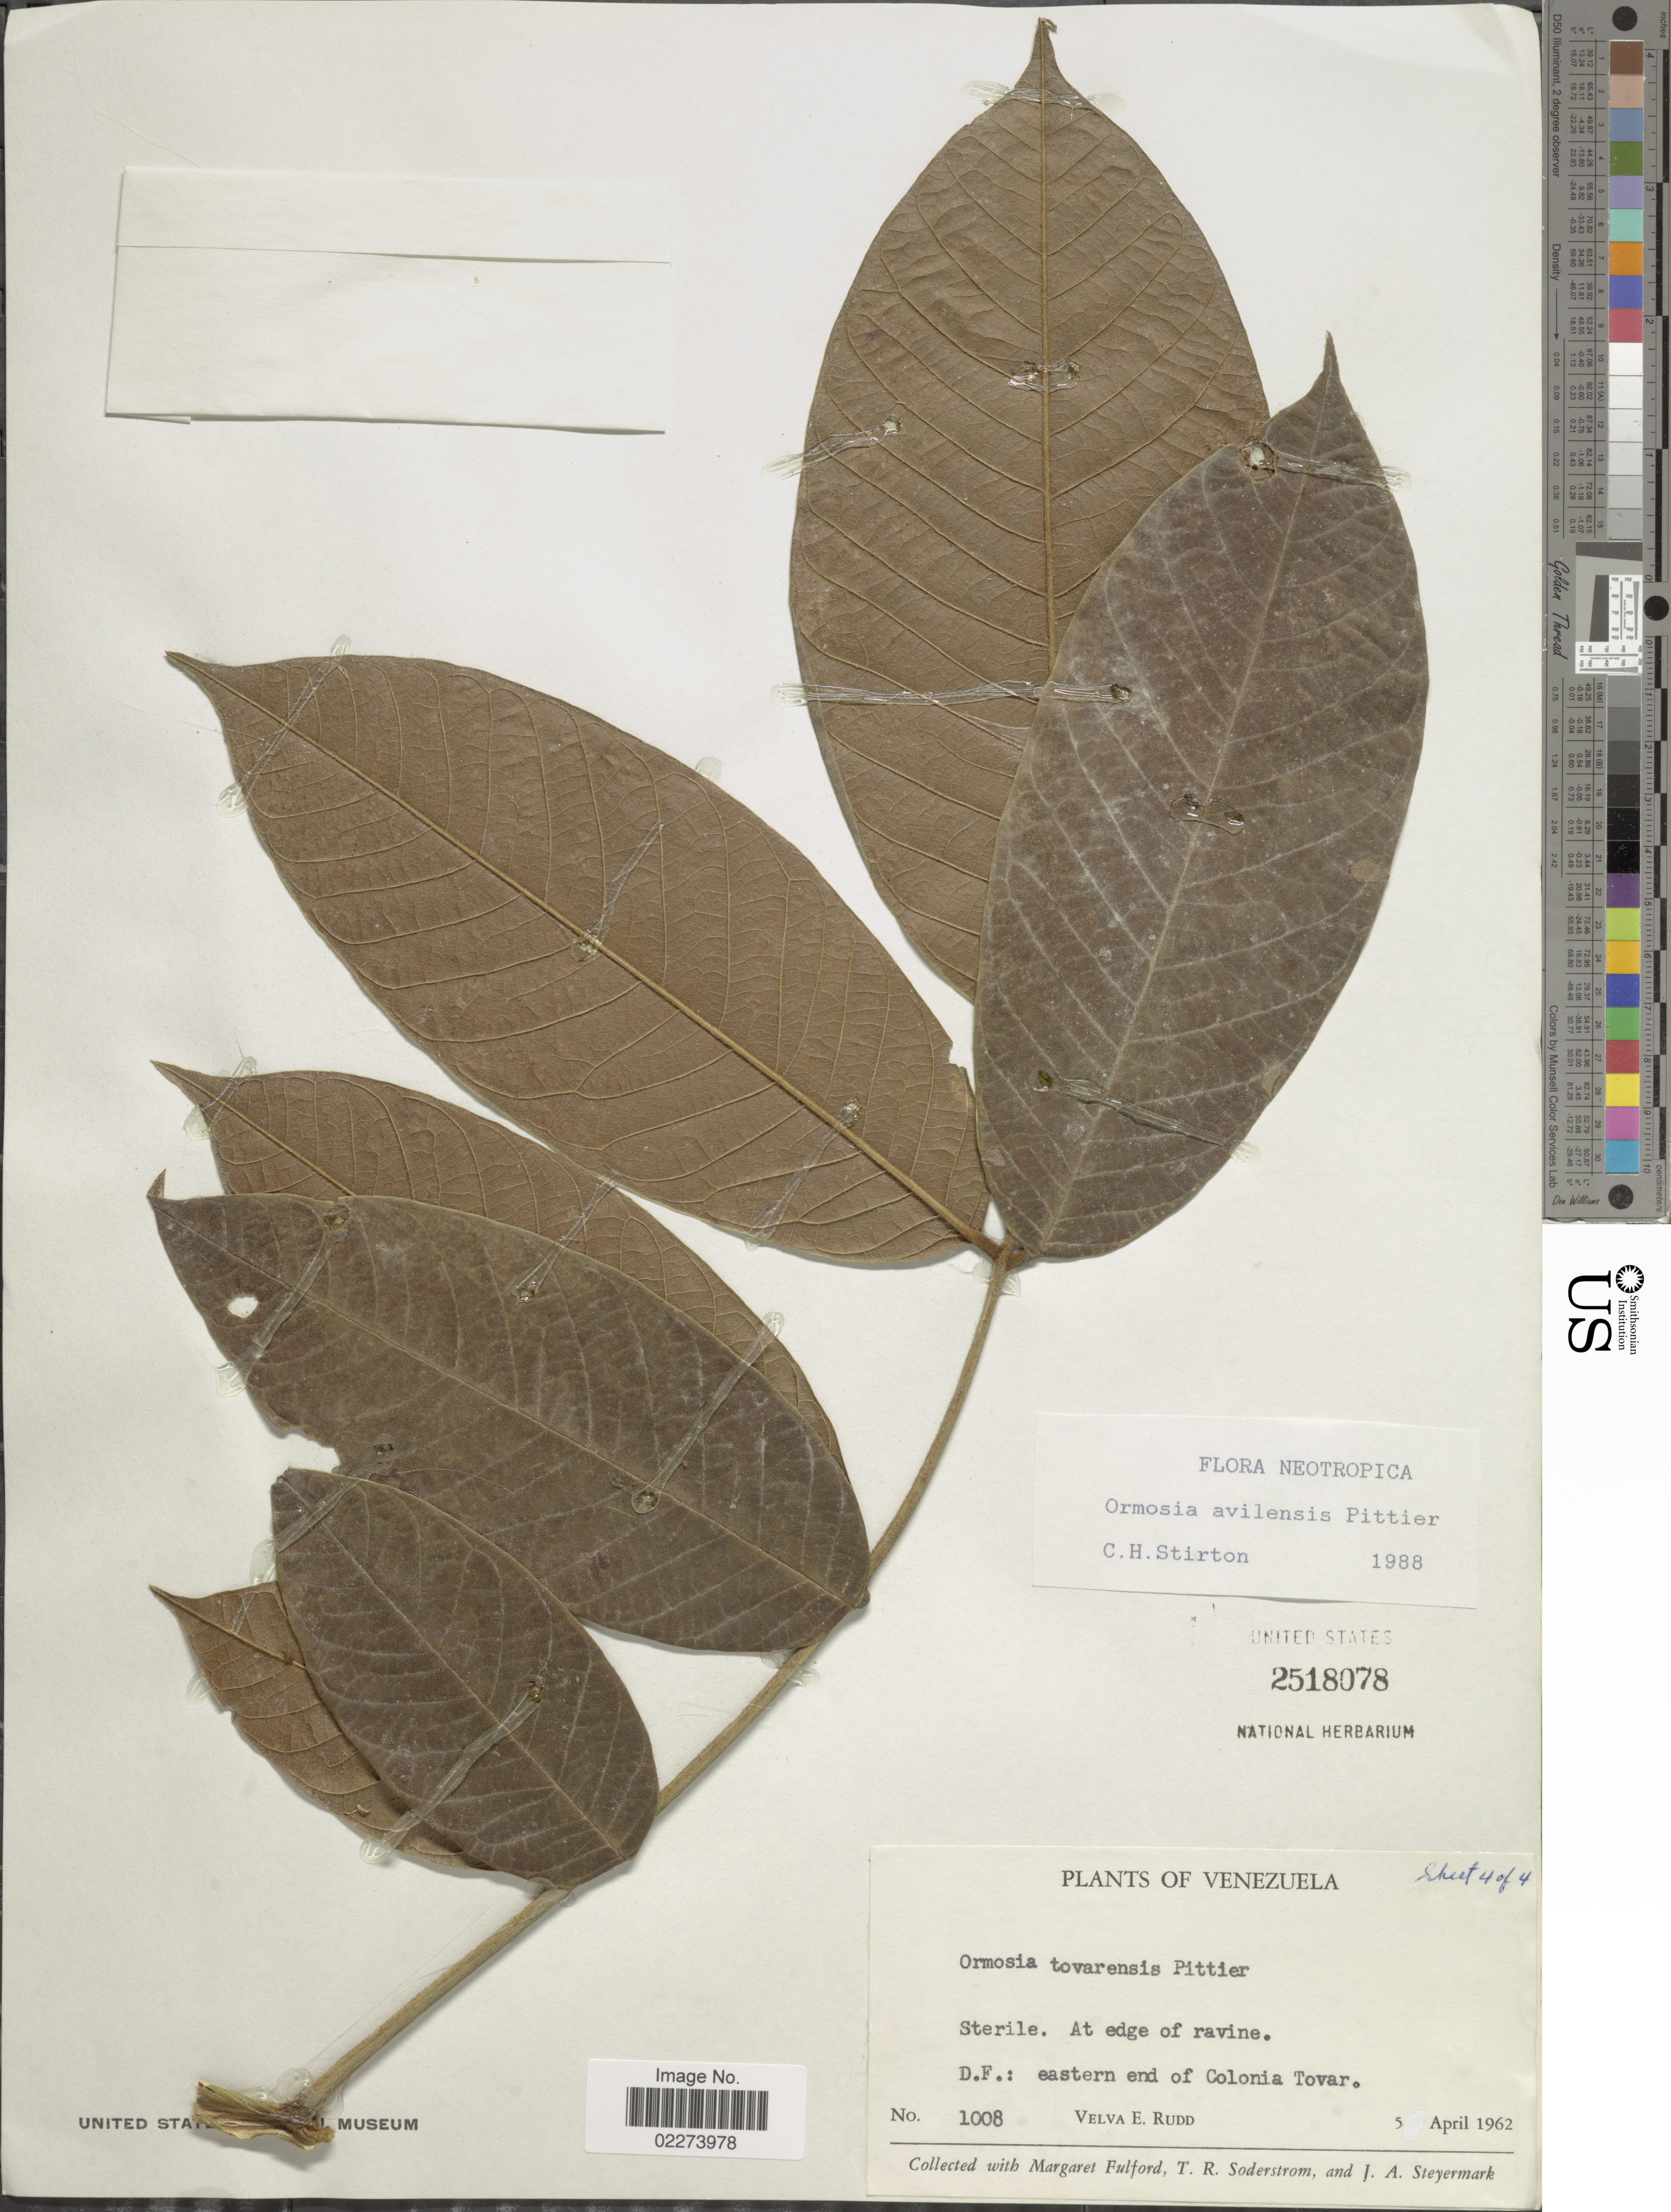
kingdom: Plantae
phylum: Tracheophyta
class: Magnoliopsida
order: Fabales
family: Fabaceae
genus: Ormosia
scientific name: Ormosia avilensis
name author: Pittier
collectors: V. E. Rudd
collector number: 1008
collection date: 1962-04-05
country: Venezuela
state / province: Distrito Federal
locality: At edge of ravine, D.F.: eastern end of Colonia Tovar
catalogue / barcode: US 2518078